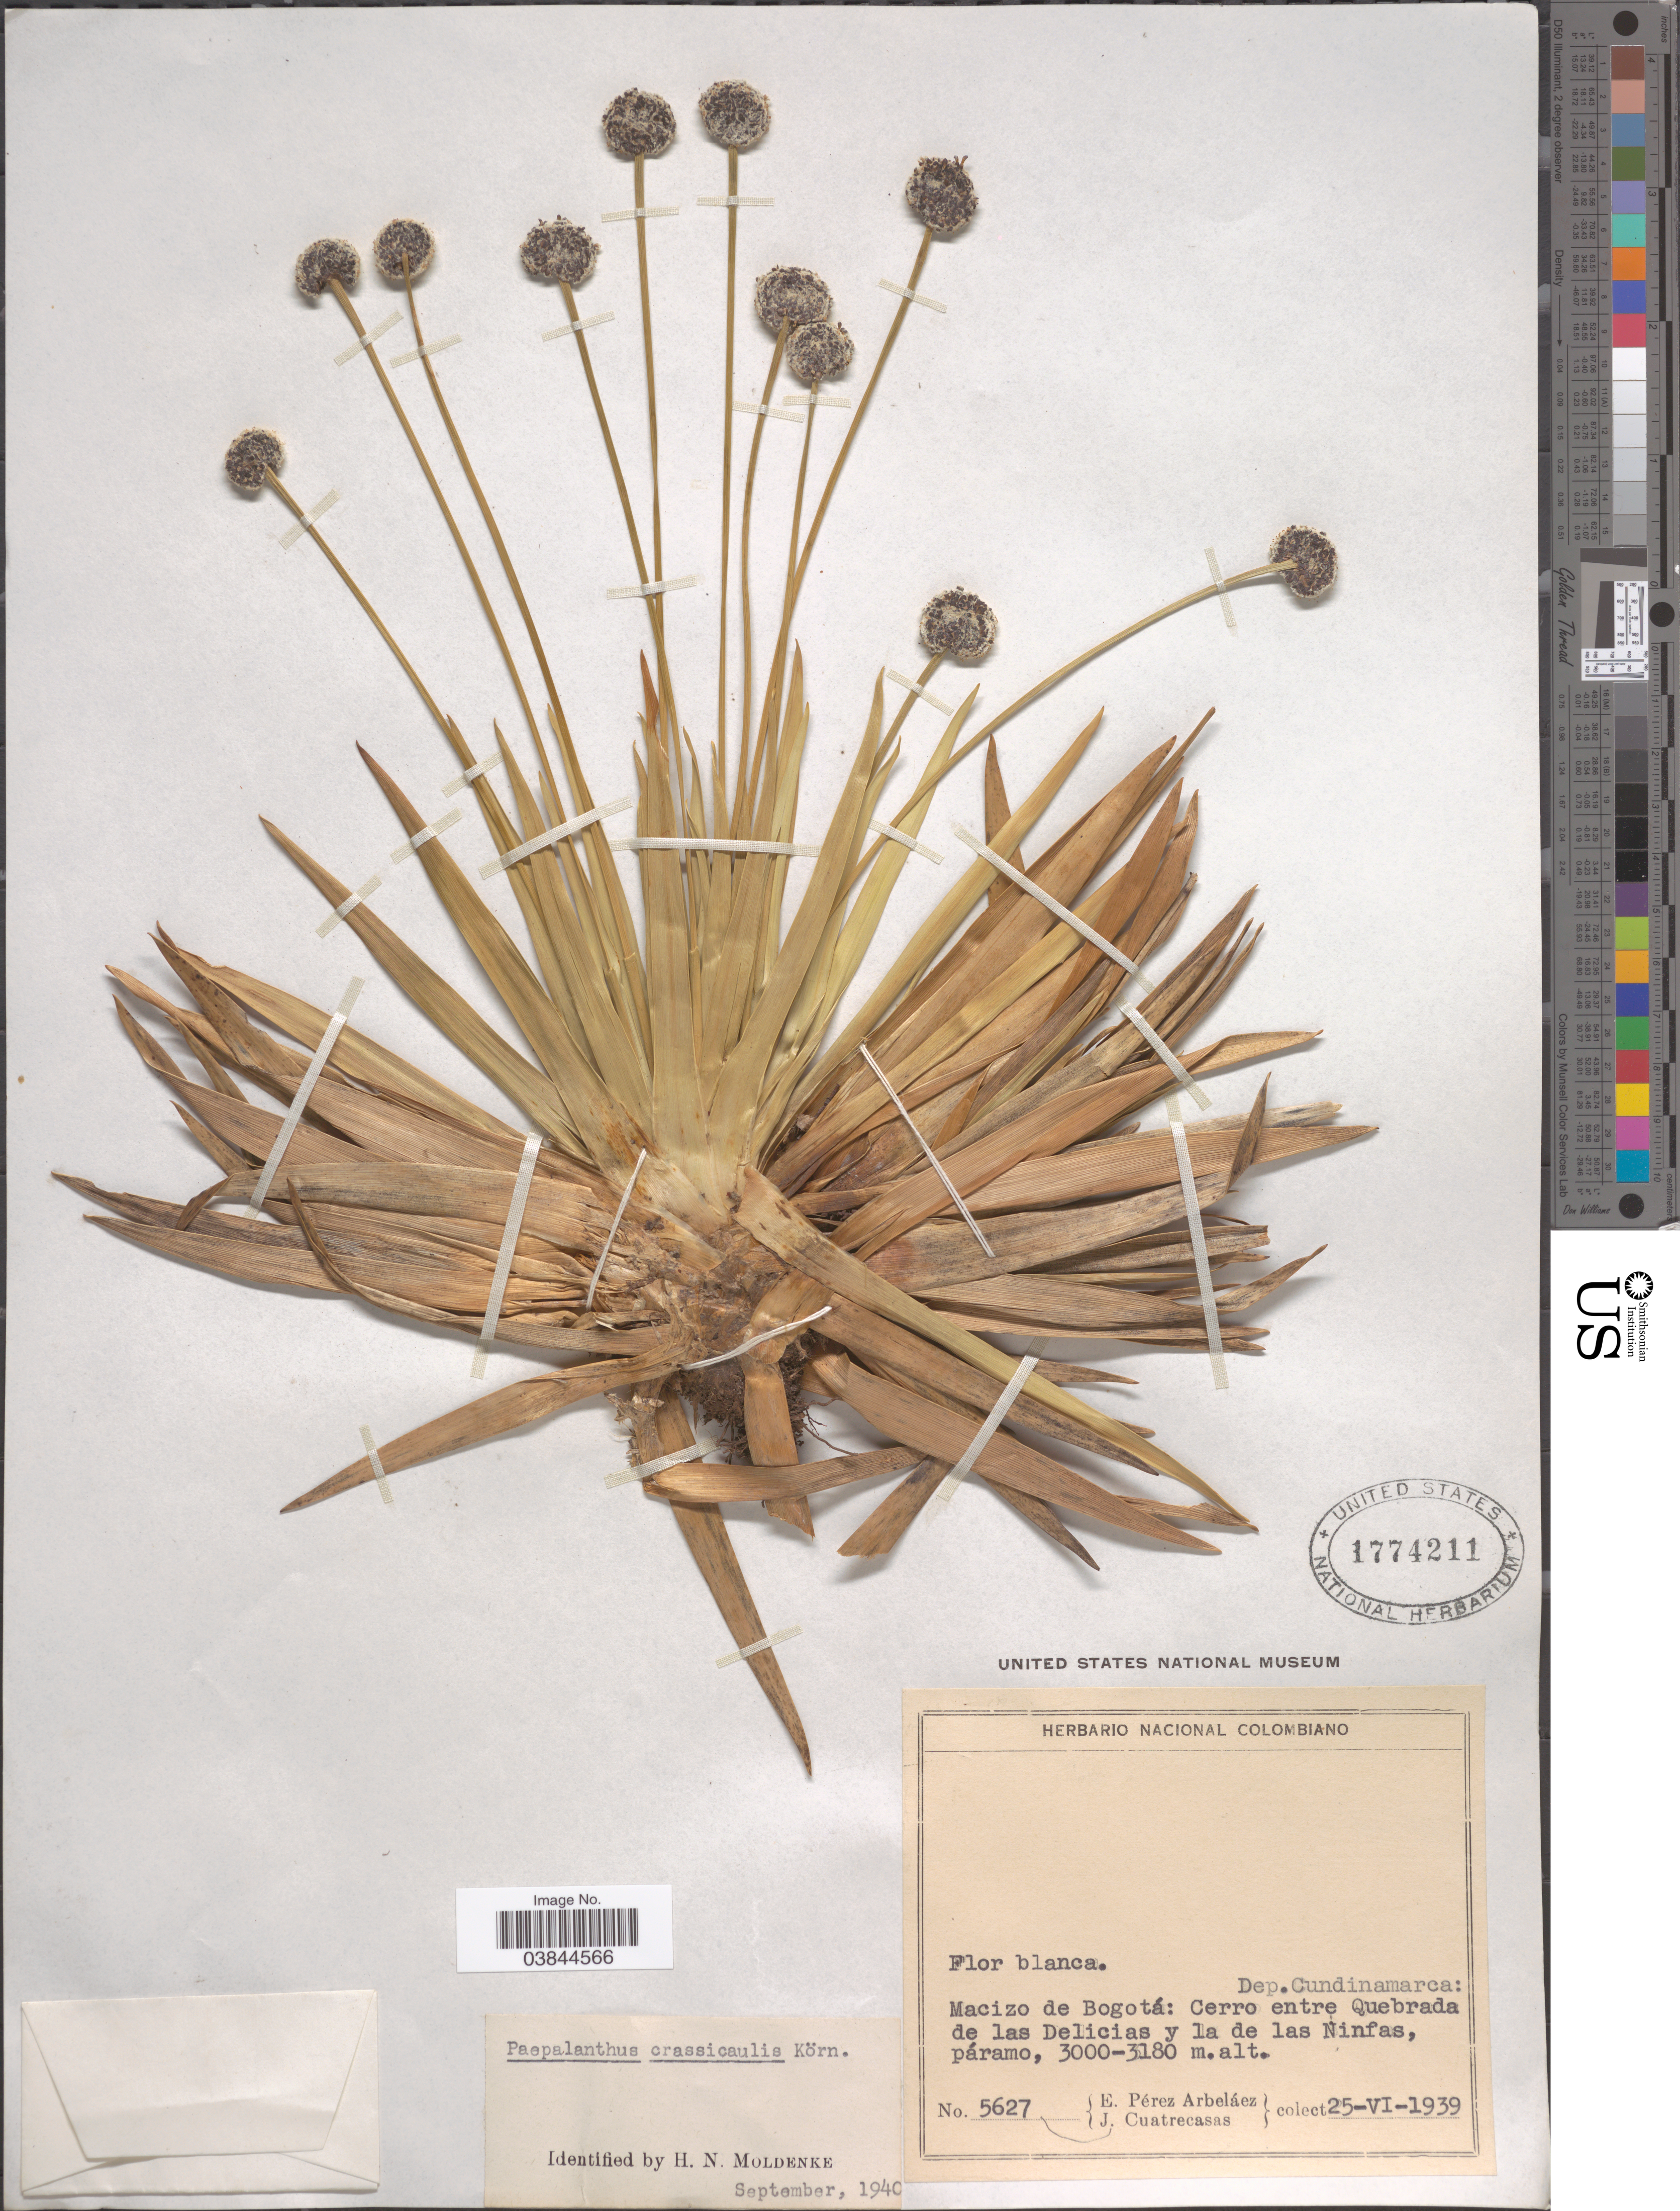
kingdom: Plantae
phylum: Tracheophyta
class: Liliopsida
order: Poales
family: Eriocaulaceae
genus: Paepalanthus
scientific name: Paepalanthus alpinus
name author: Körn.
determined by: Sauthier, Laura Jeanne, (SPF), Universidade de Sao Paulo (BRAZIL)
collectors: E. Pérez Arbeláez & J. Cuatrecasas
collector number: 5627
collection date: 1939-06-25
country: Colombia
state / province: Cundinamarca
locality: Dep. Cundinamarca: Macizo de Bogotá: Cerro entre Quebrada de las Delicias y la de las Ninfas.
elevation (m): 3000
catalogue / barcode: US 1774211